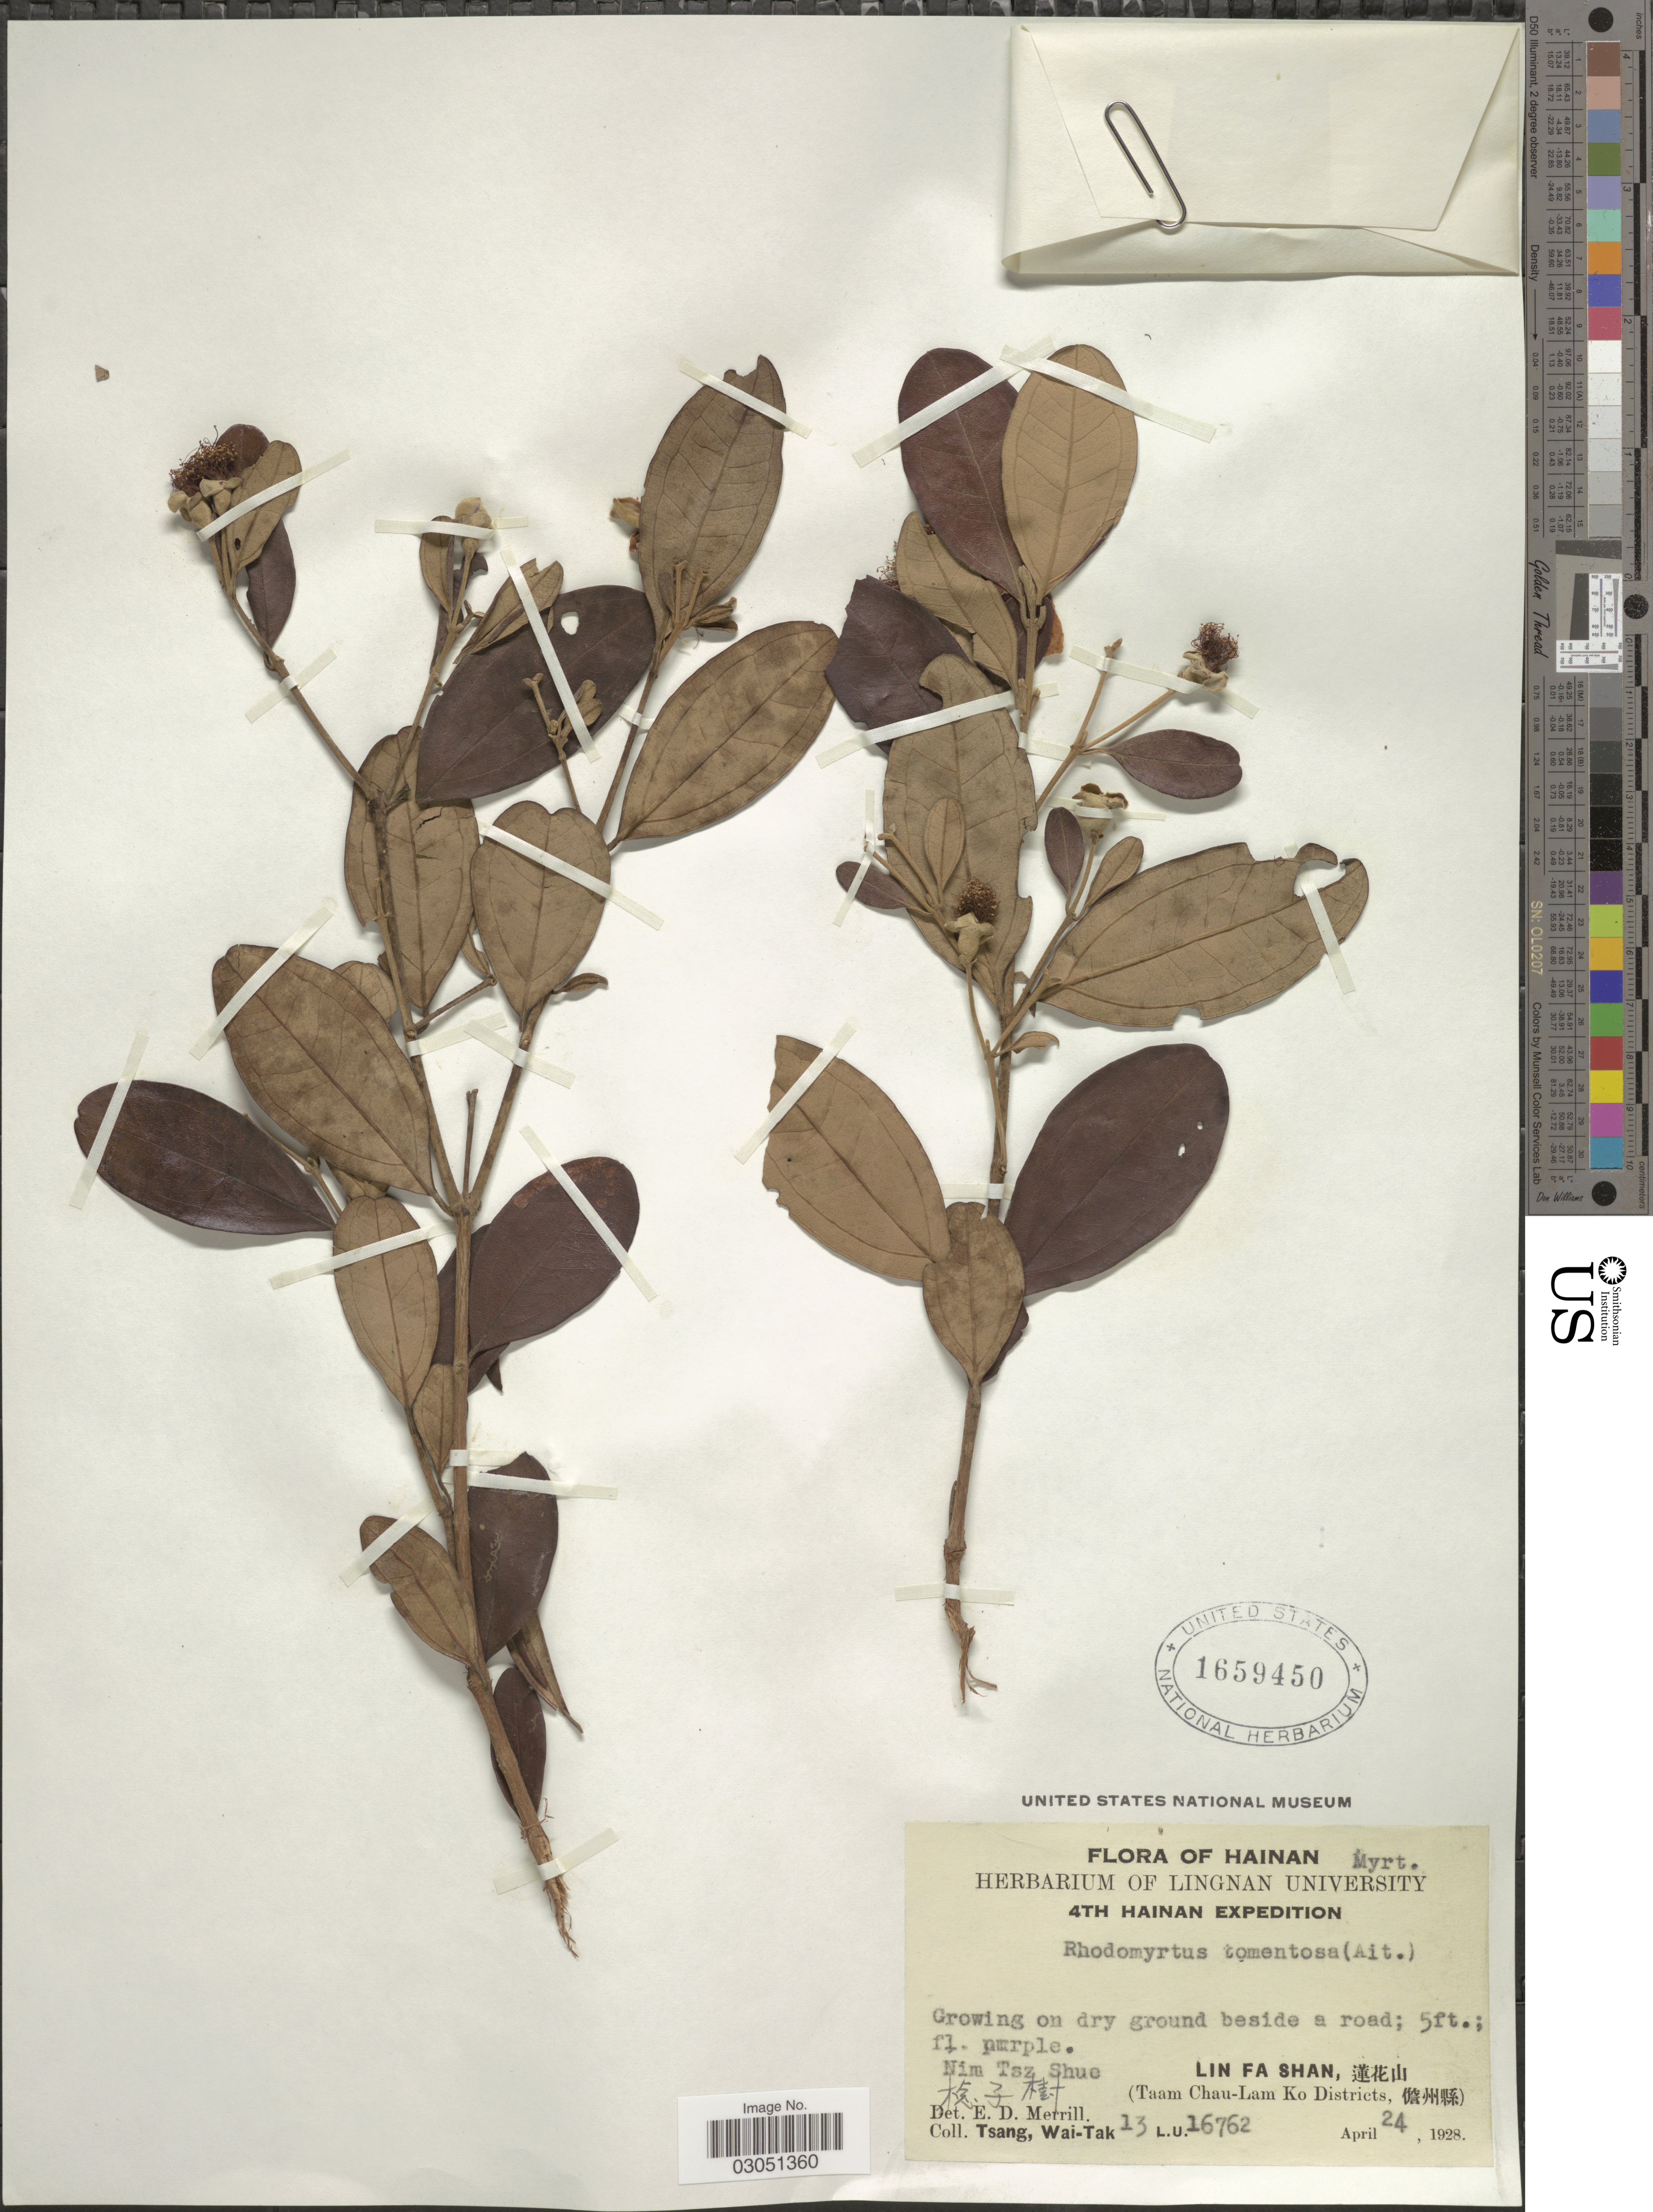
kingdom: Plantae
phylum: Tracheophyta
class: Magnoliopsida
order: Myrtales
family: Myrtaceae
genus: Rhodomyrtus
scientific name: Rhodomyrtus tomentosa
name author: (Aiton) Hassk.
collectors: W. T. Tsang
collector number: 13L.U. 16762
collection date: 1928-04-24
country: China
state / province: Hainan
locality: Nim Tsz Shue, Lin Fa Shan, X, (Taam Chau-Lam Ko Districts, X).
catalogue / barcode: US 1659450